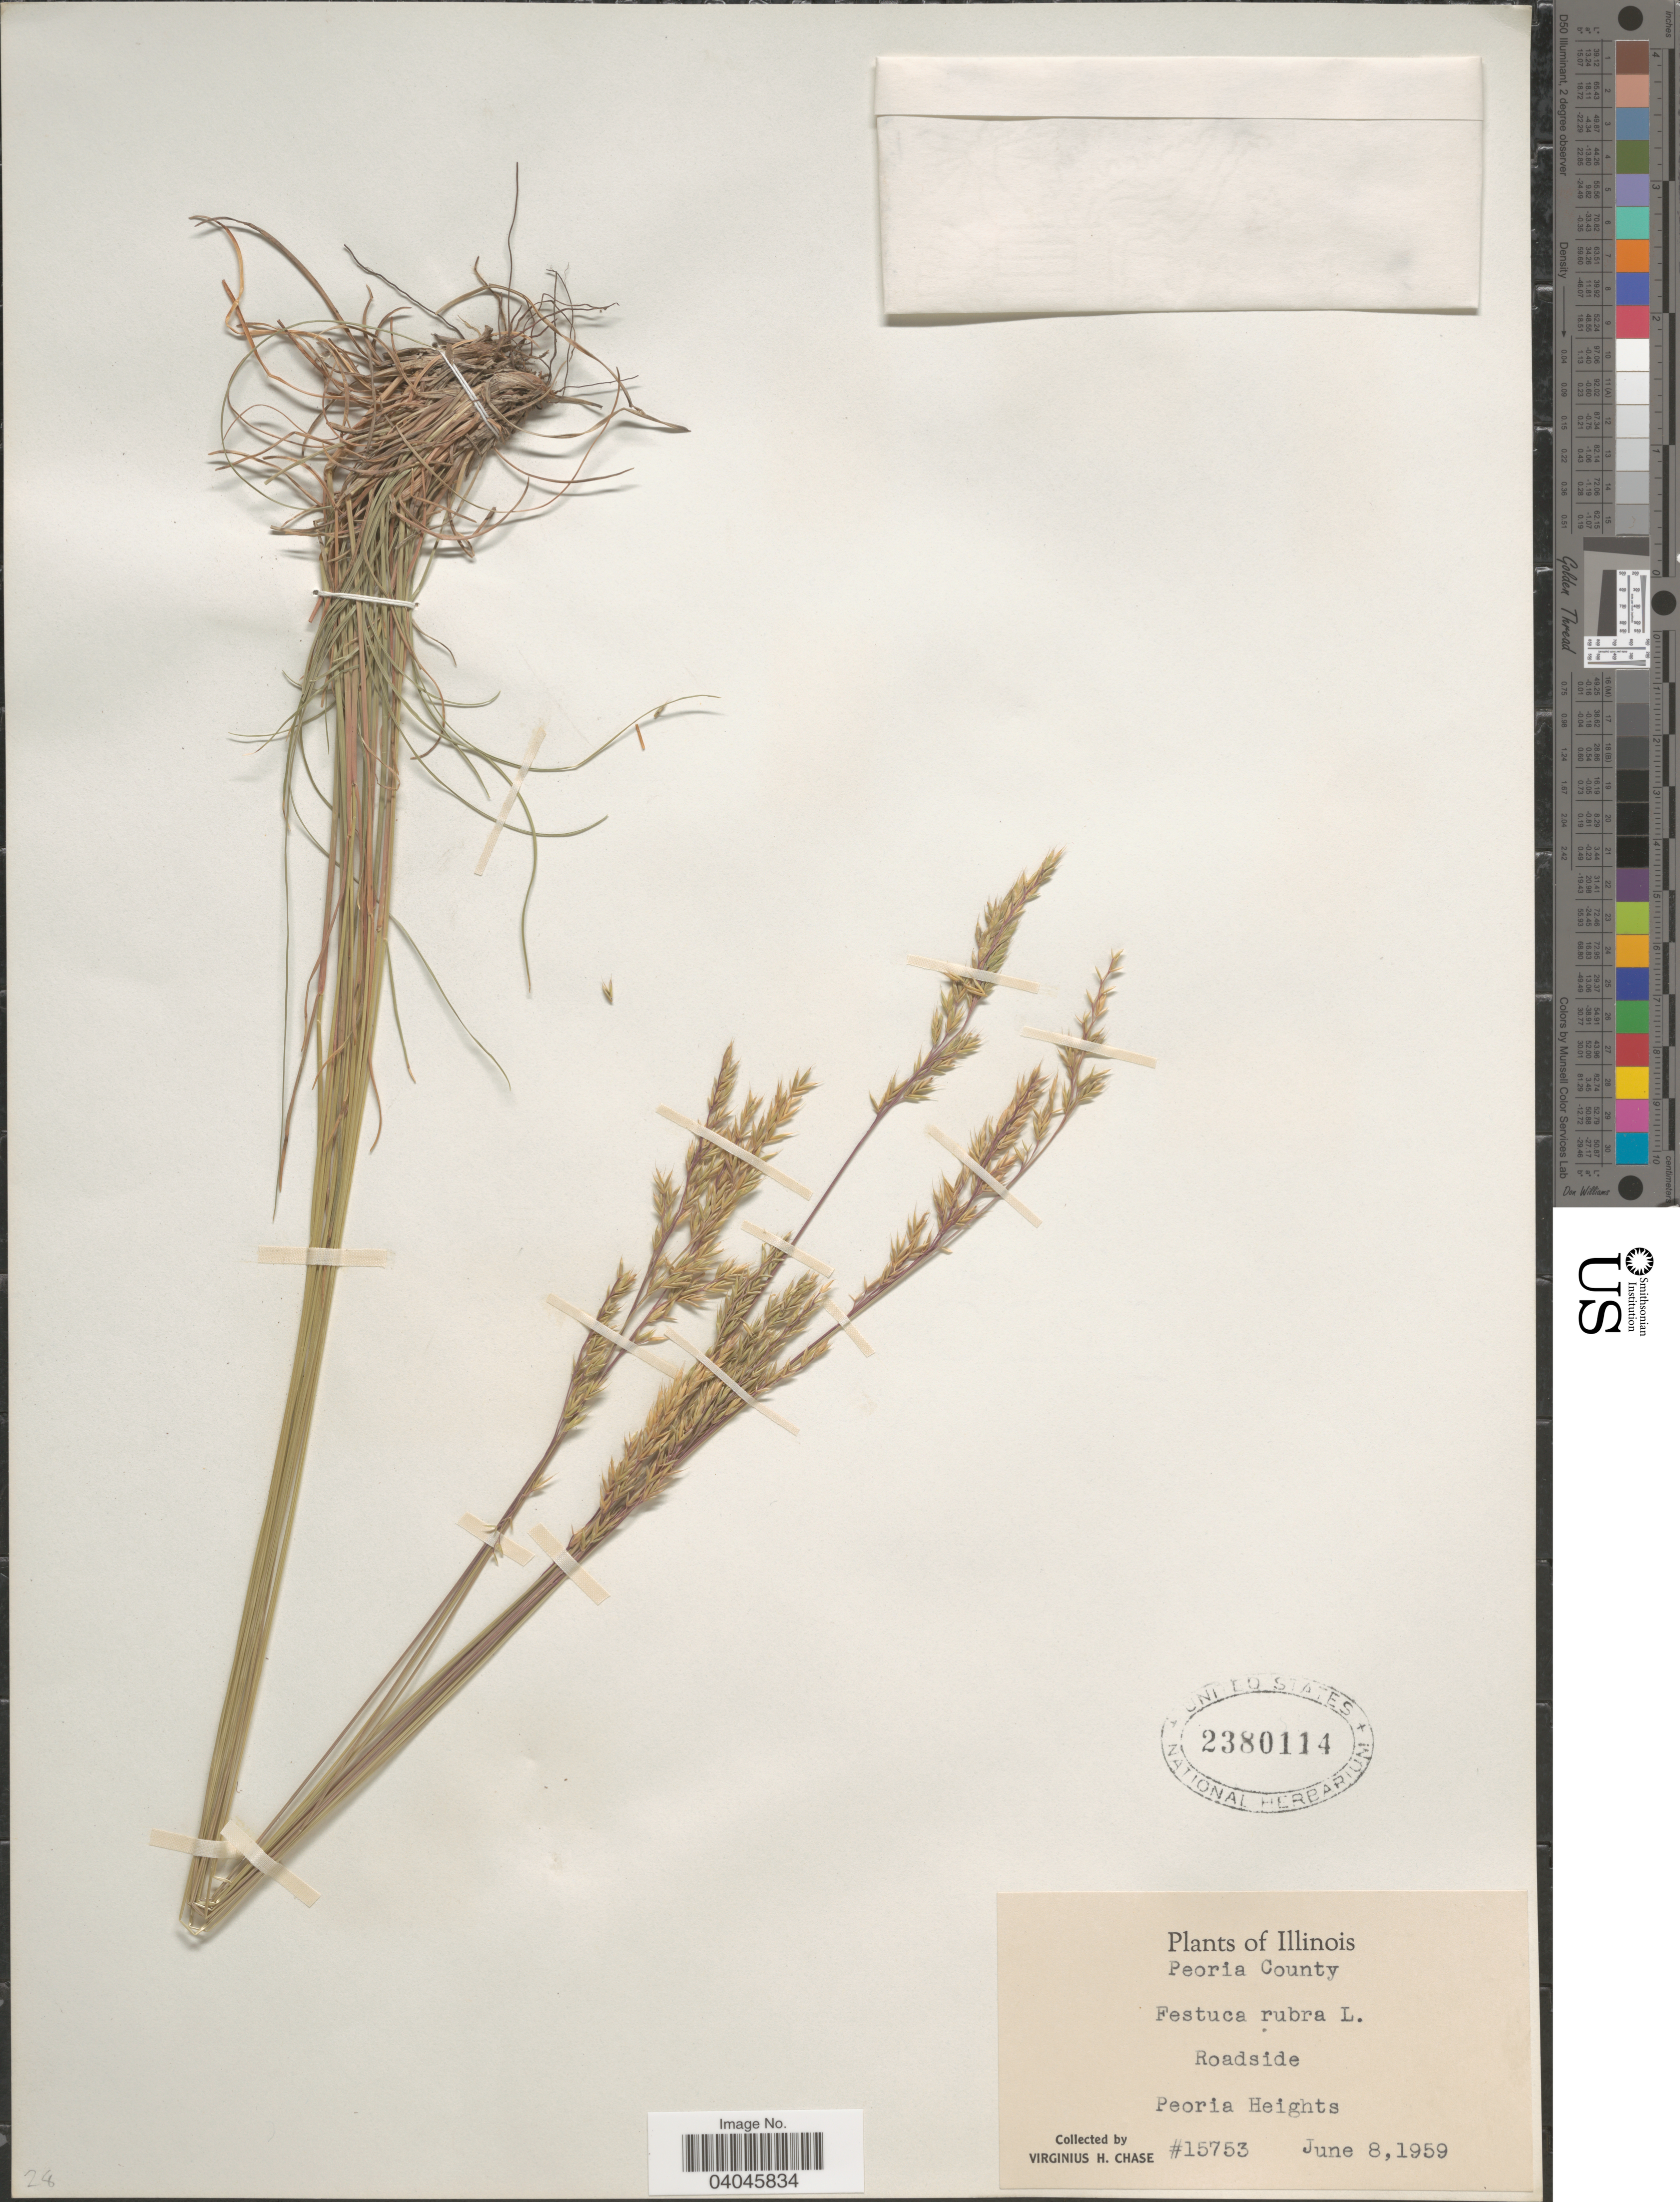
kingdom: Plantae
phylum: Tracheophyta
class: Liliopsida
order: Poales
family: Poaceae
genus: Festuca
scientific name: Festuca rubra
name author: L.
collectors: V. H. Chase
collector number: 15753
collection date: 1959-06-08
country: United States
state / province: Illinois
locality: Peoria County. Roadside Peoria Heights.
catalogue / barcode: US 2380114